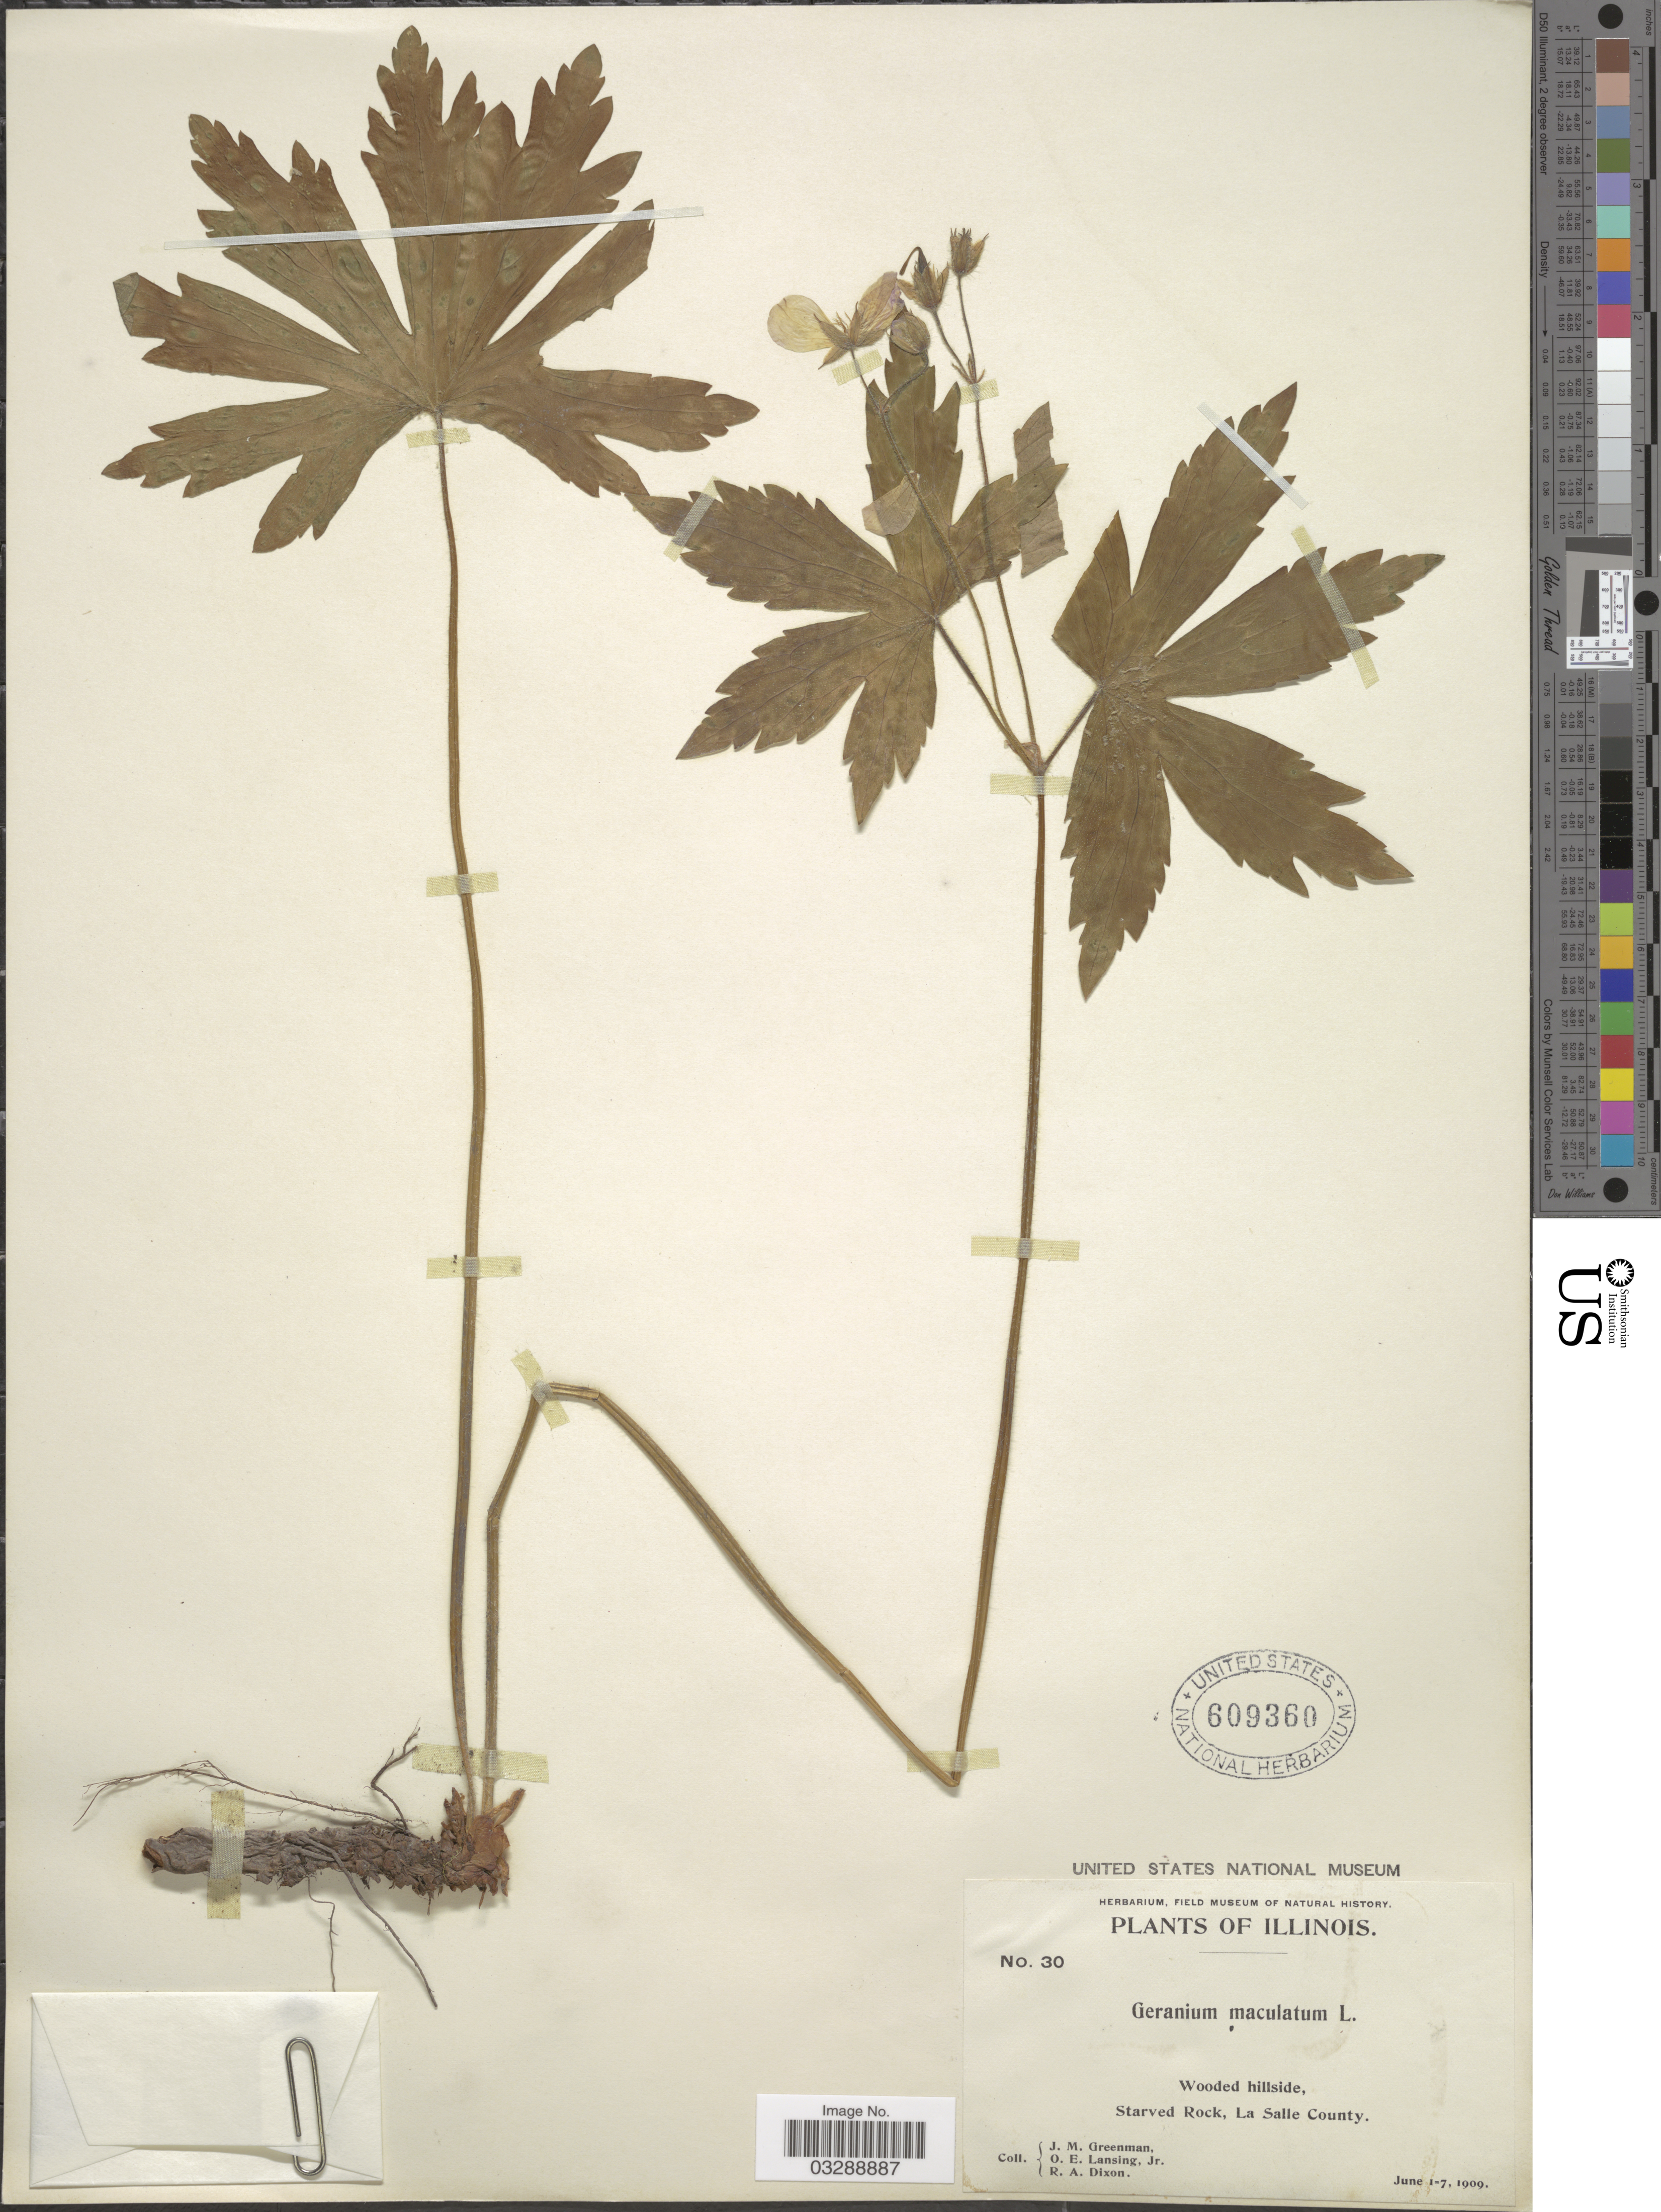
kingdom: Plantae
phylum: Tracheophyta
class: Magnoliopsida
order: Geraniales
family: Geraniaceae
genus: Geranium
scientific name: Geranium maculatum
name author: L.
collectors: J. M. Greenman, O. Lansing Jr. & R. A. Dixon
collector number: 30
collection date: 1909-06-01/1909-06-07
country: United States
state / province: Illinois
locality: Wooded hillside, Starved Rock, La Salle County.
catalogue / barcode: US 609360